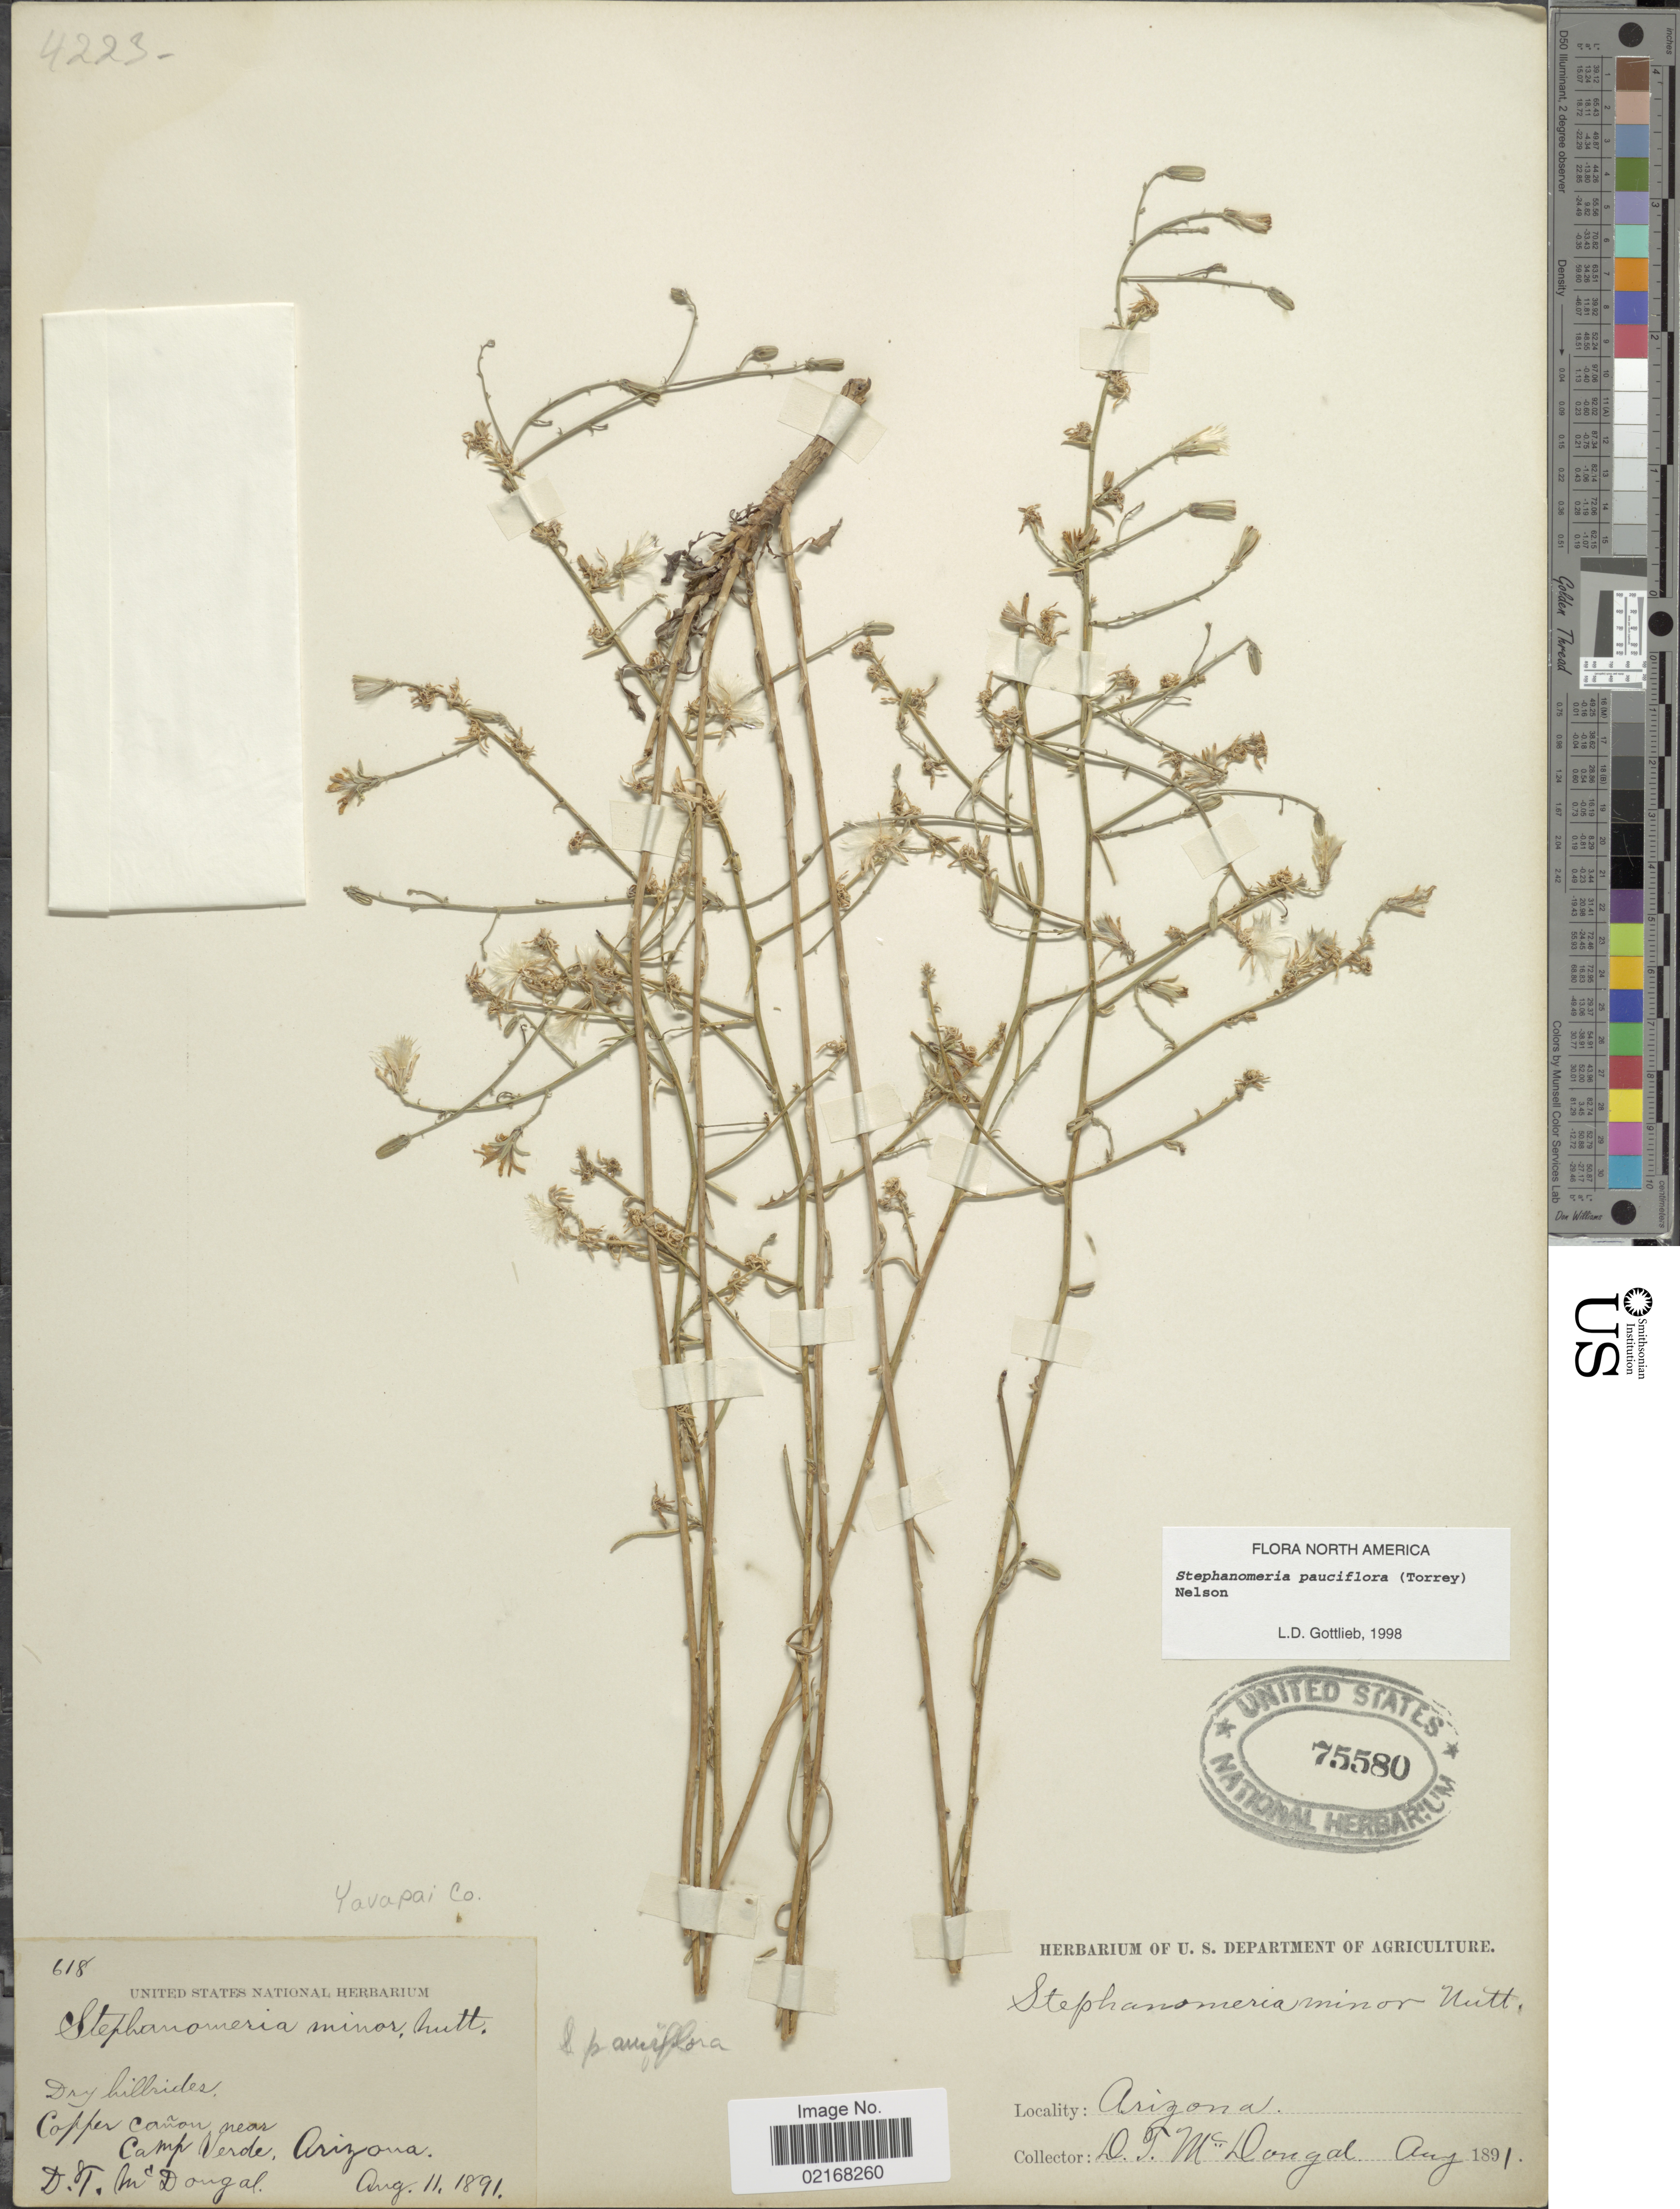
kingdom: Plantae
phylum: Tracheophyta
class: Magnoliopsida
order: Asterales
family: Asteraceae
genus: Stephanomeria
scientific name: Stephanomeria pauciflora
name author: (Torr.) A. Nelson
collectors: D. T. MacDougal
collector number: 618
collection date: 1891-08-11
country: United States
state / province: Arizona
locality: Copper cañon near Camp Verde, Arizona. Yavapai Co.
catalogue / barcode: US 75580